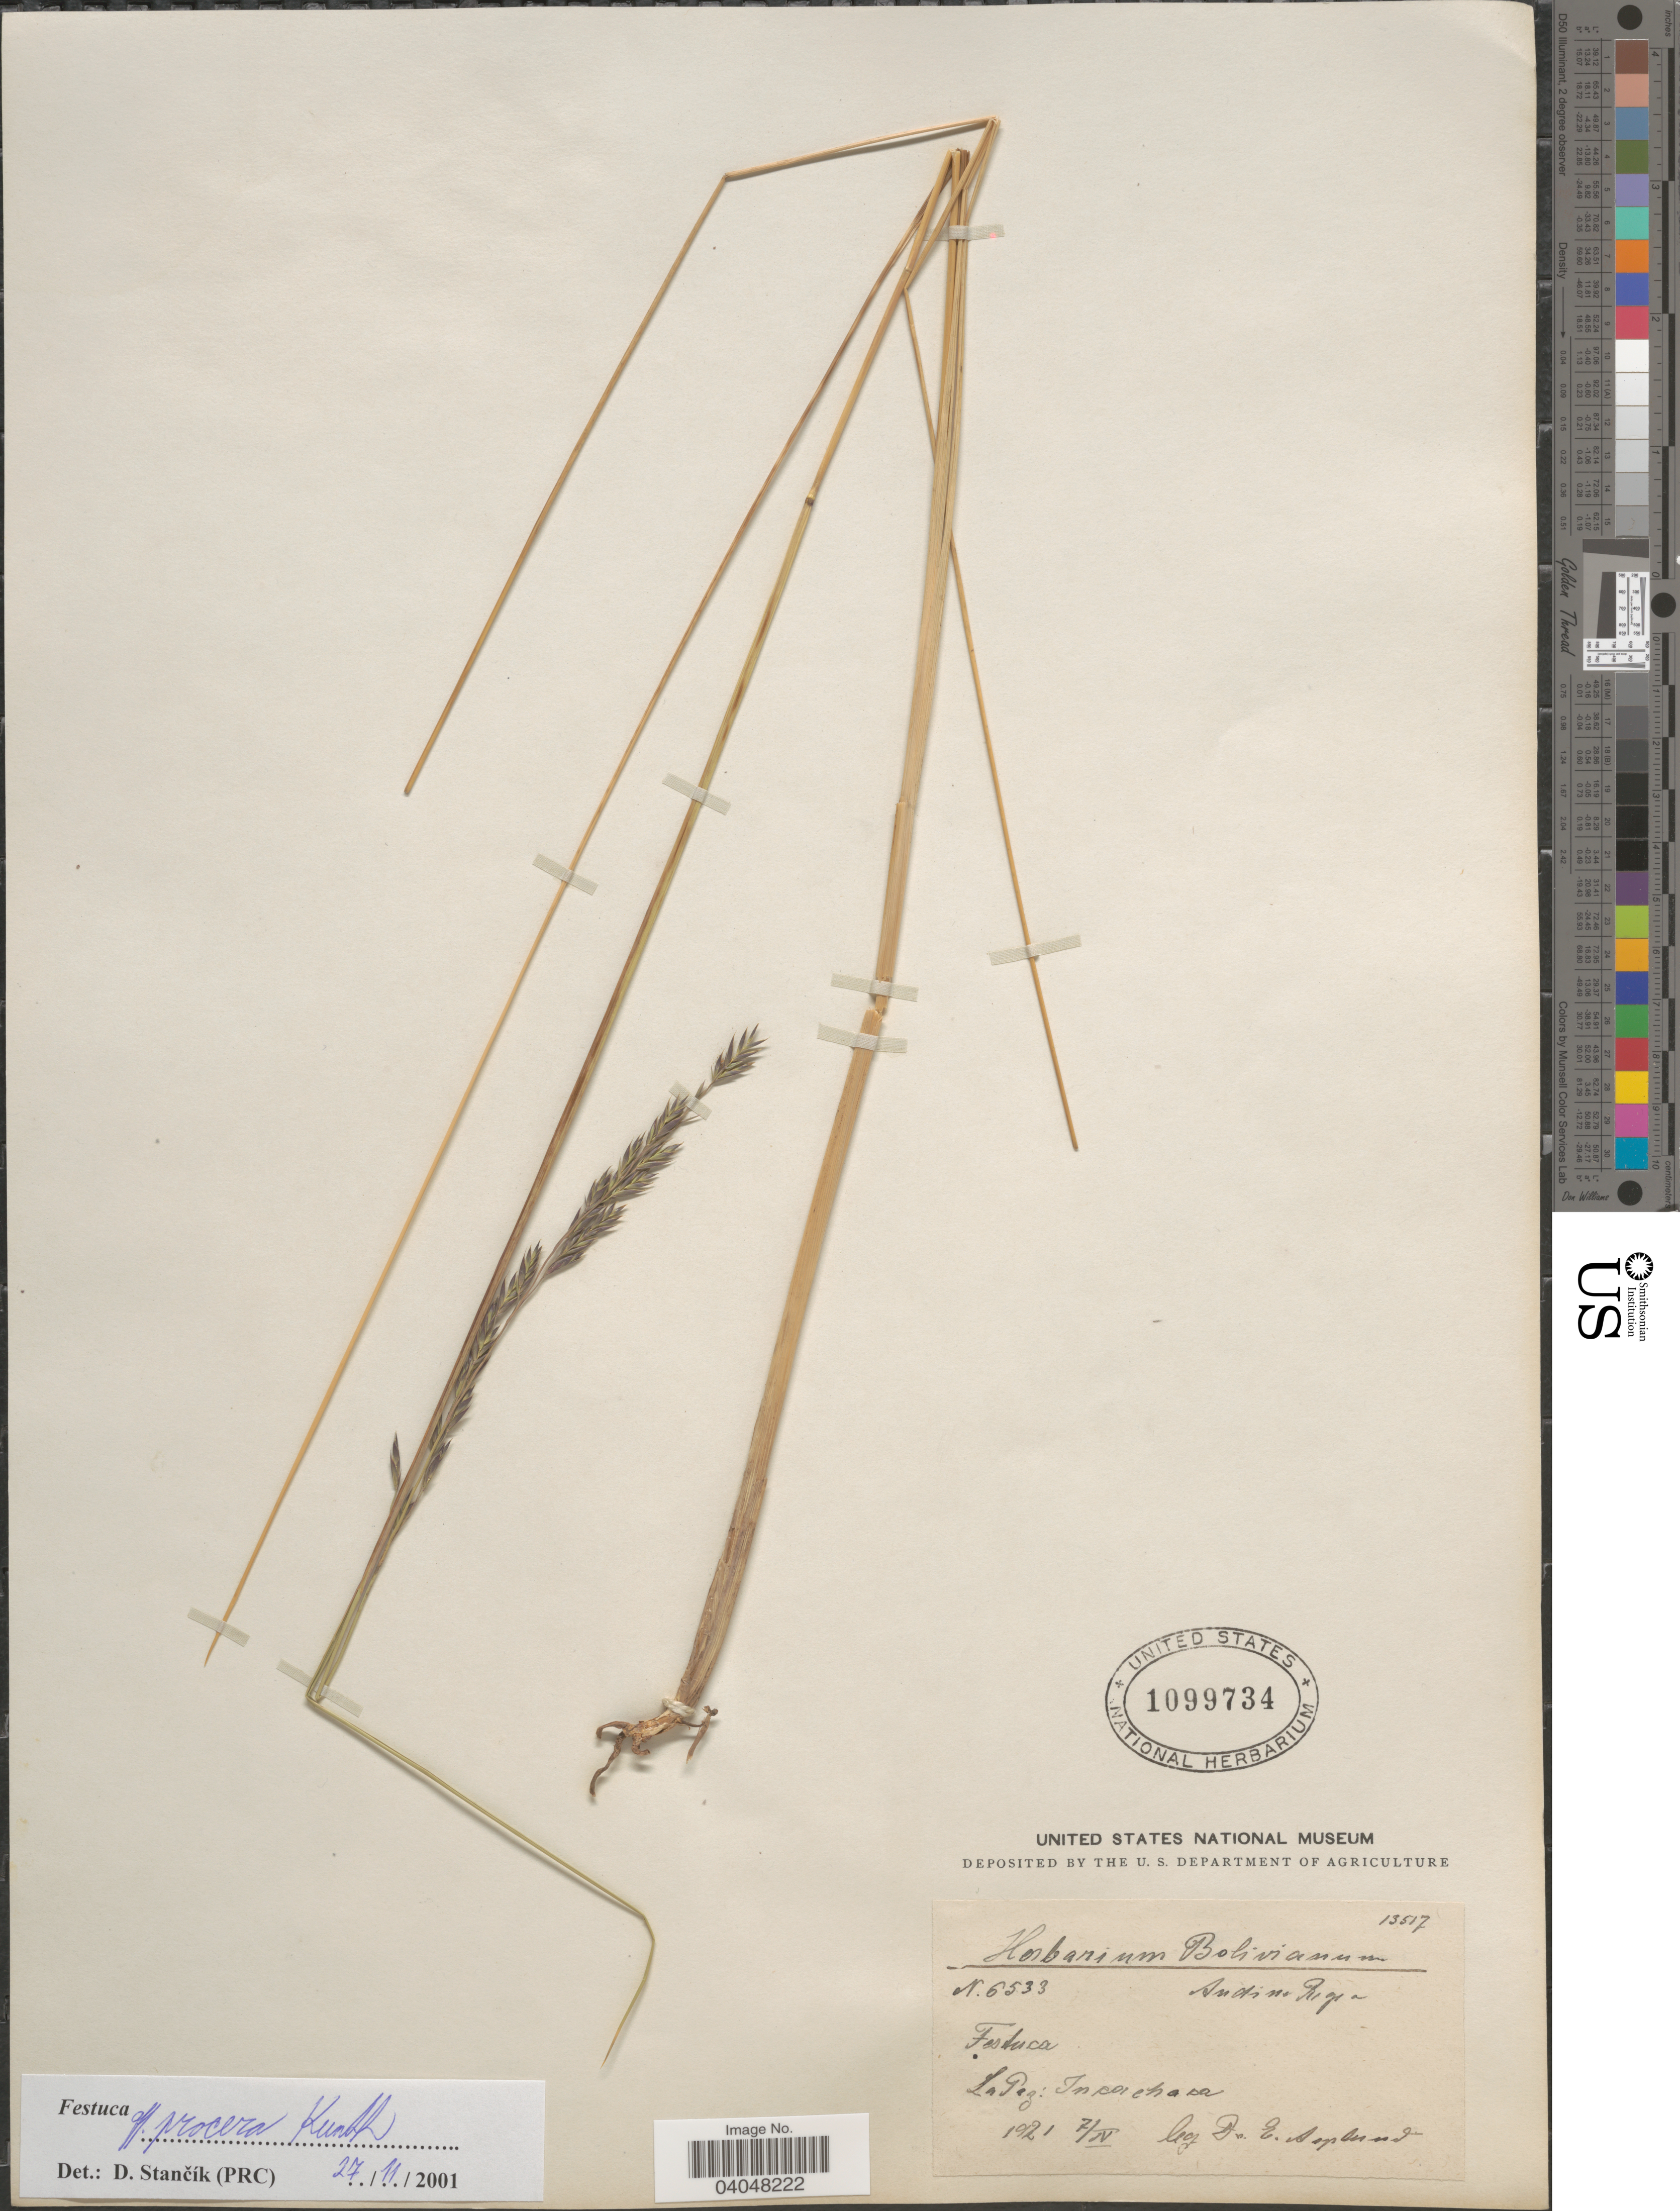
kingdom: Plantae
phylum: Tracheophyta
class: Liliopsida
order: Poales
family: Poaceae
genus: Festuca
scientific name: Festuca procera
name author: Kunth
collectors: E. Asplund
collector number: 6533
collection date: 1921-04-07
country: Bolivia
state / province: La Paz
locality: Andine Regio.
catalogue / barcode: US 1099734